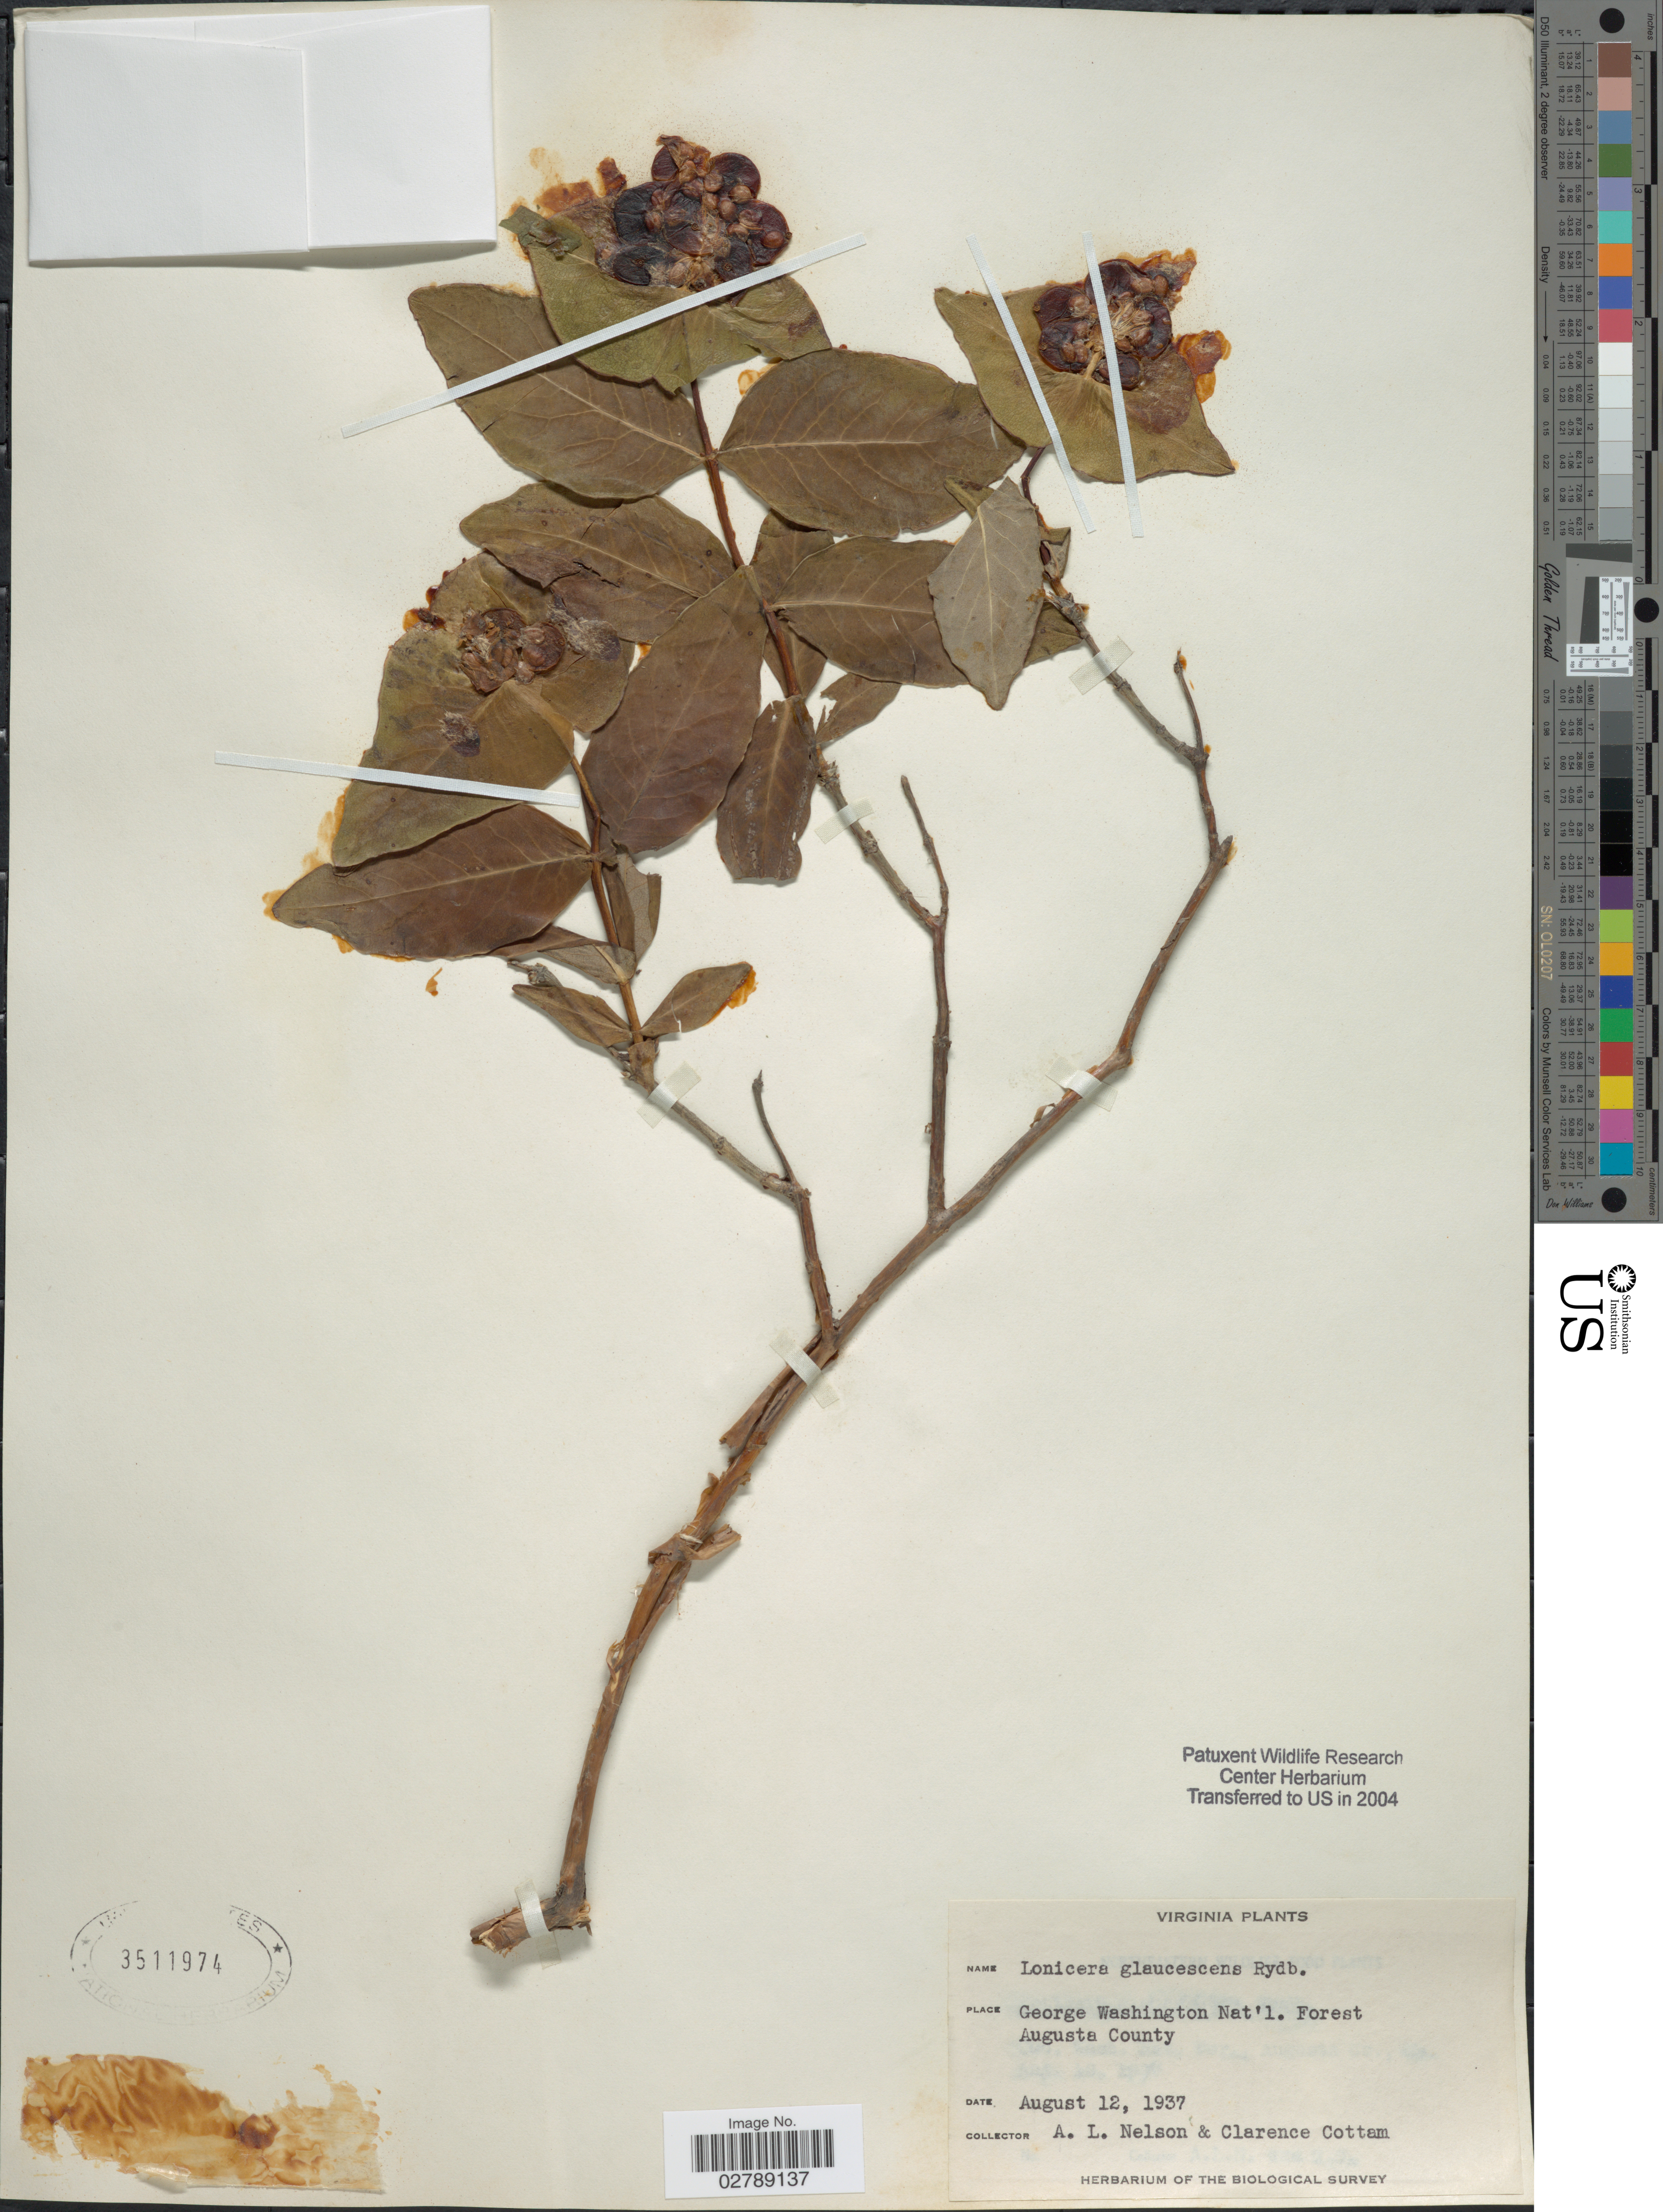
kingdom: Plantae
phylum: Tracheophyta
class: Magnoliopsida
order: Dipsacales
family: Caprifoliaceae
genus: Lonicera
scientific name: Lonicera dioica var. glaucescens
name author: (Rydb.) Butters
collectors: A. L. Nelson & C. Cottam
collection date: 1937-08-12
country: United States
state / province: Virginia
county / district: Augusta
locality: George Washington Nat'l. Forest. Augusta County.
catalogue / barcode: US 3511974